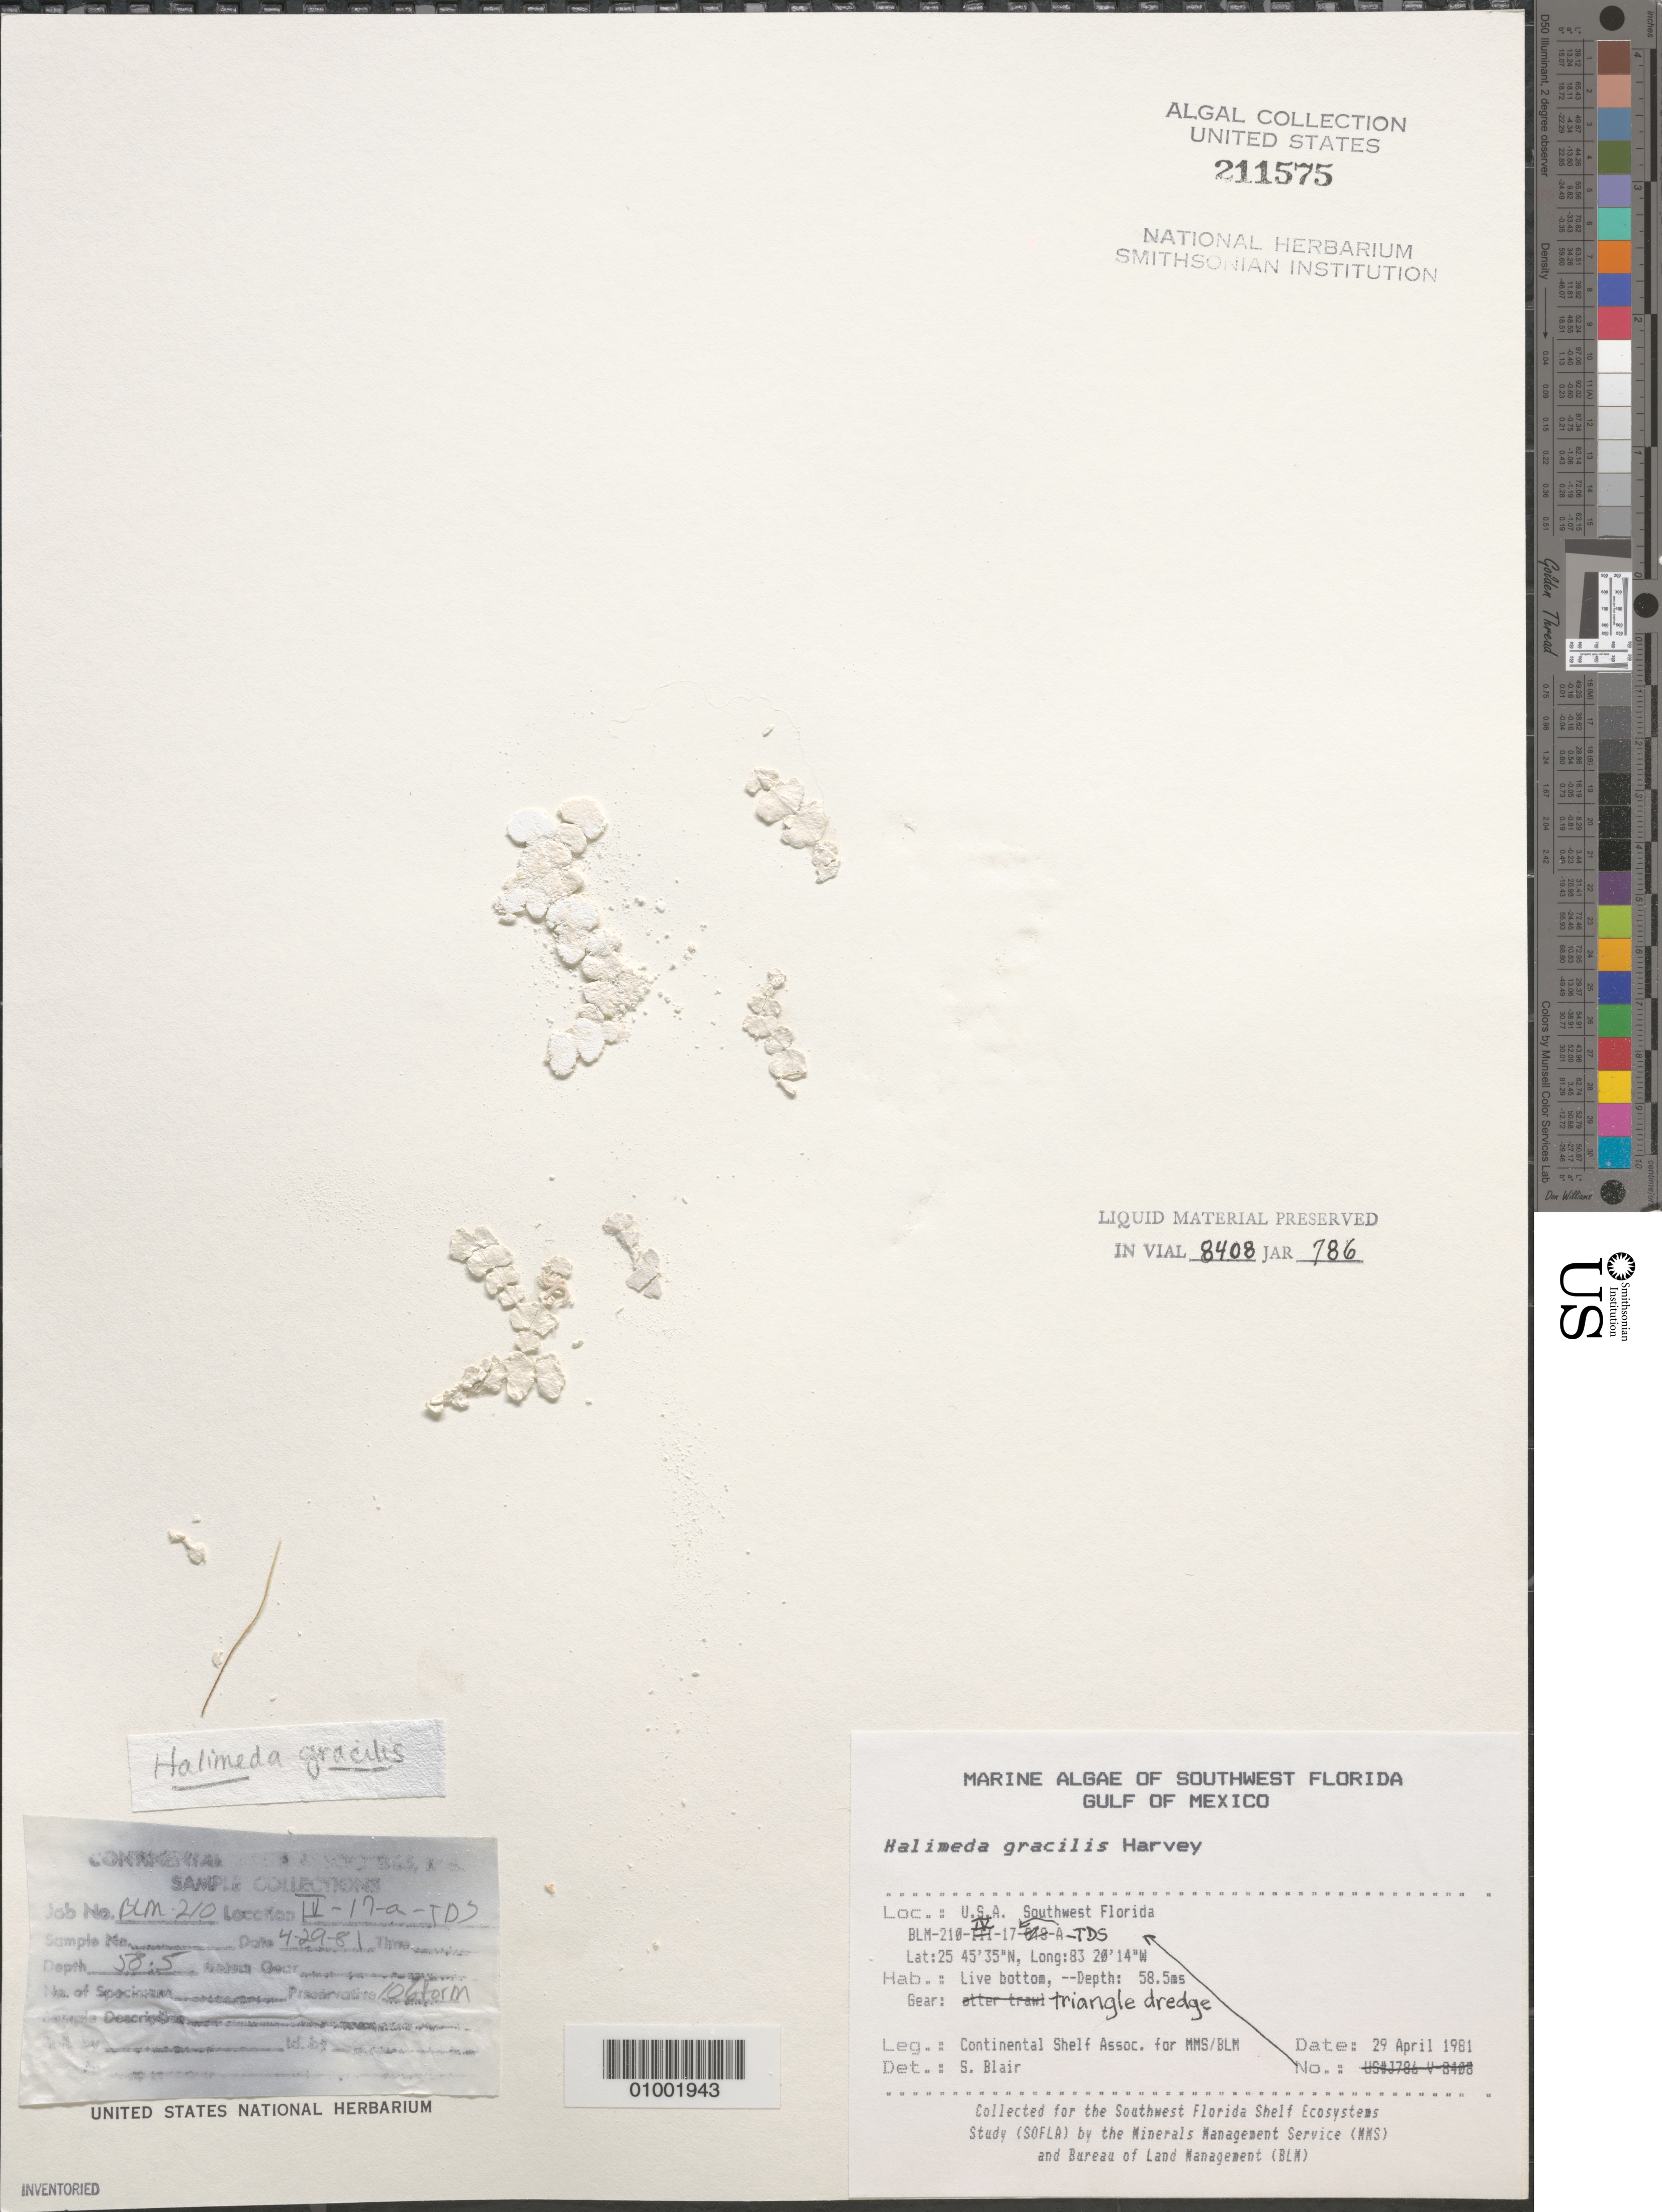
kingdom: Plantae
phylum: Chlorophyta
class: Ulvophyceae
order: Bryopsidales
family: Halimedaceae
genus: Halimeda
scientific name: Halimeda gracilis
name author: Harv. ex J. Agardh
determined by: Blair, S. M.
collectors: Continental Shelf Associates for the MMS/BLM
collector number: BLM-210-IV-17-A-TDS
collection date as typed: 29 Apr 1981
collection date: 1981-04-29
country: United States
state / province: Florida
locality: Gulf of Mexico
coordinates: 25 45'35"N, 83 20'14"W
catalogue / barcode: US 211575